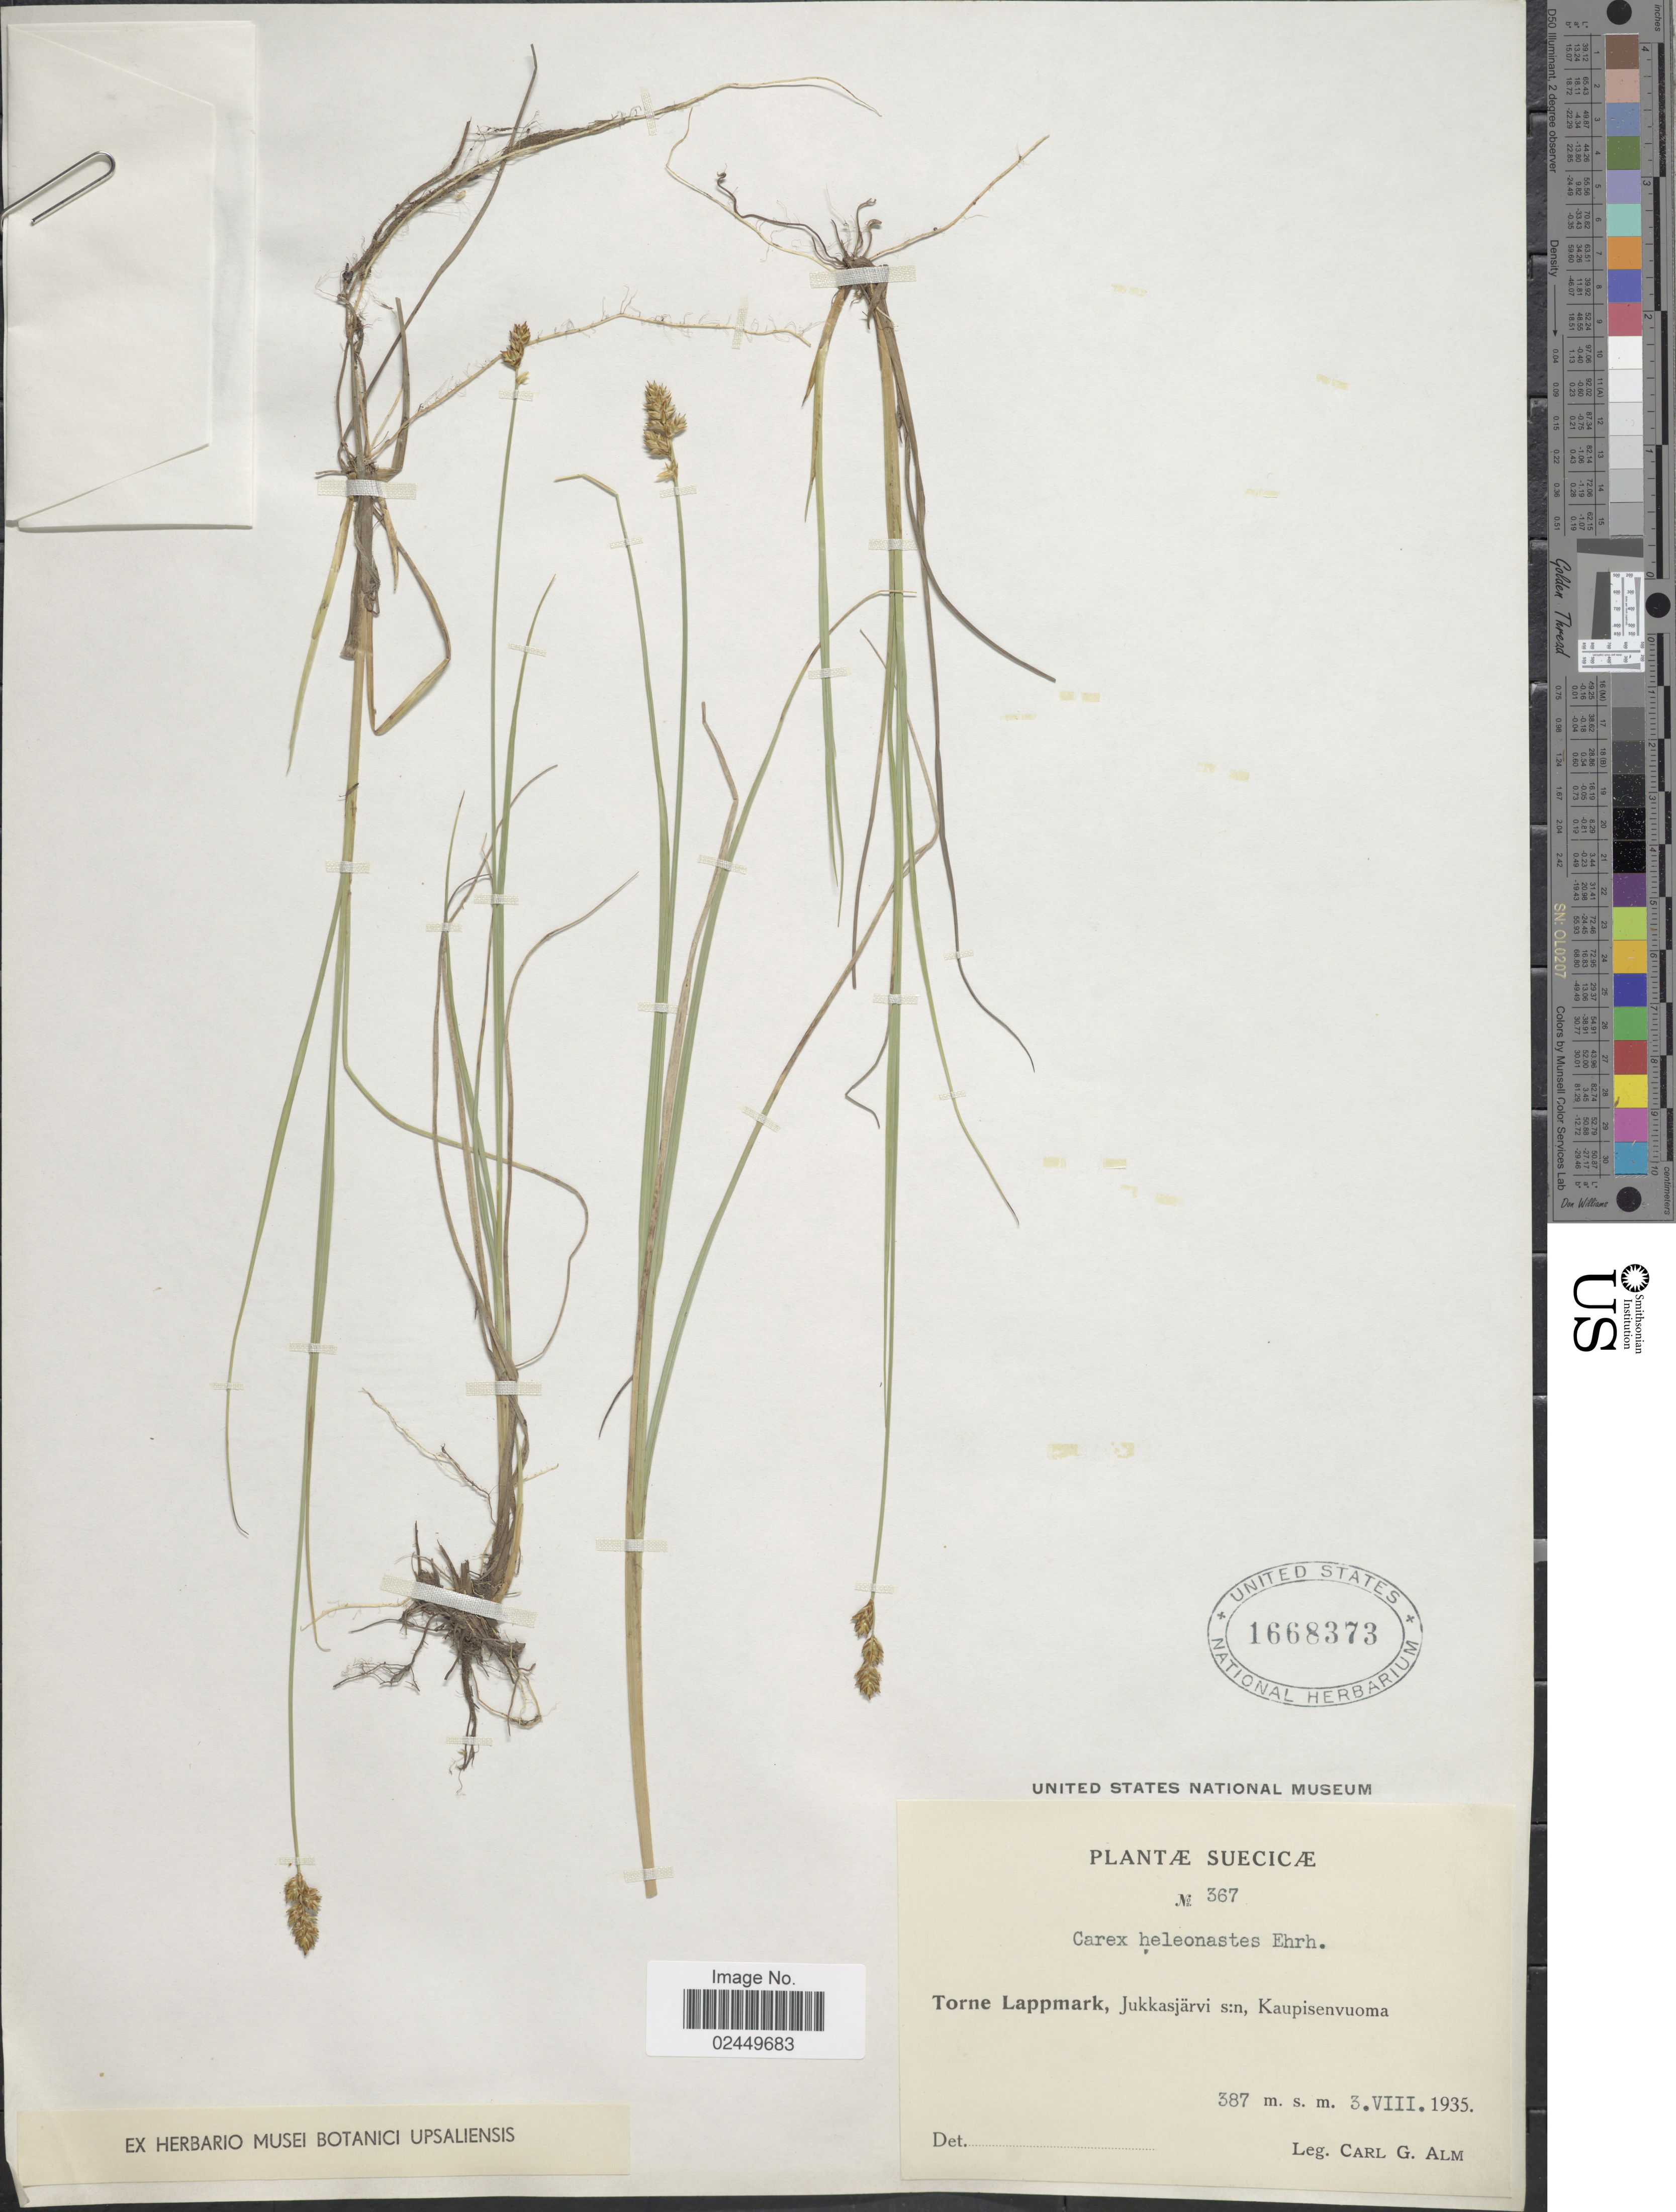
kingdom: Plantae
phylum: Tracheophyta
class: Liliopsida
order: Poales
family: Cyperaceae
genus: Carex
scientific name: Carex heleonastes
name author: Ehrh. ex L. f.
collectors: C. G. Alm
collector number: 367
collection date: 1935-08-03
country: Sweden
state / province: Norrbotten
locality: Suecicae. Torne Lappmark, Jukkasjärvi s:n, Kaupisenvuoma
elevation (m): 387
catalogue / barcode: US 1668373